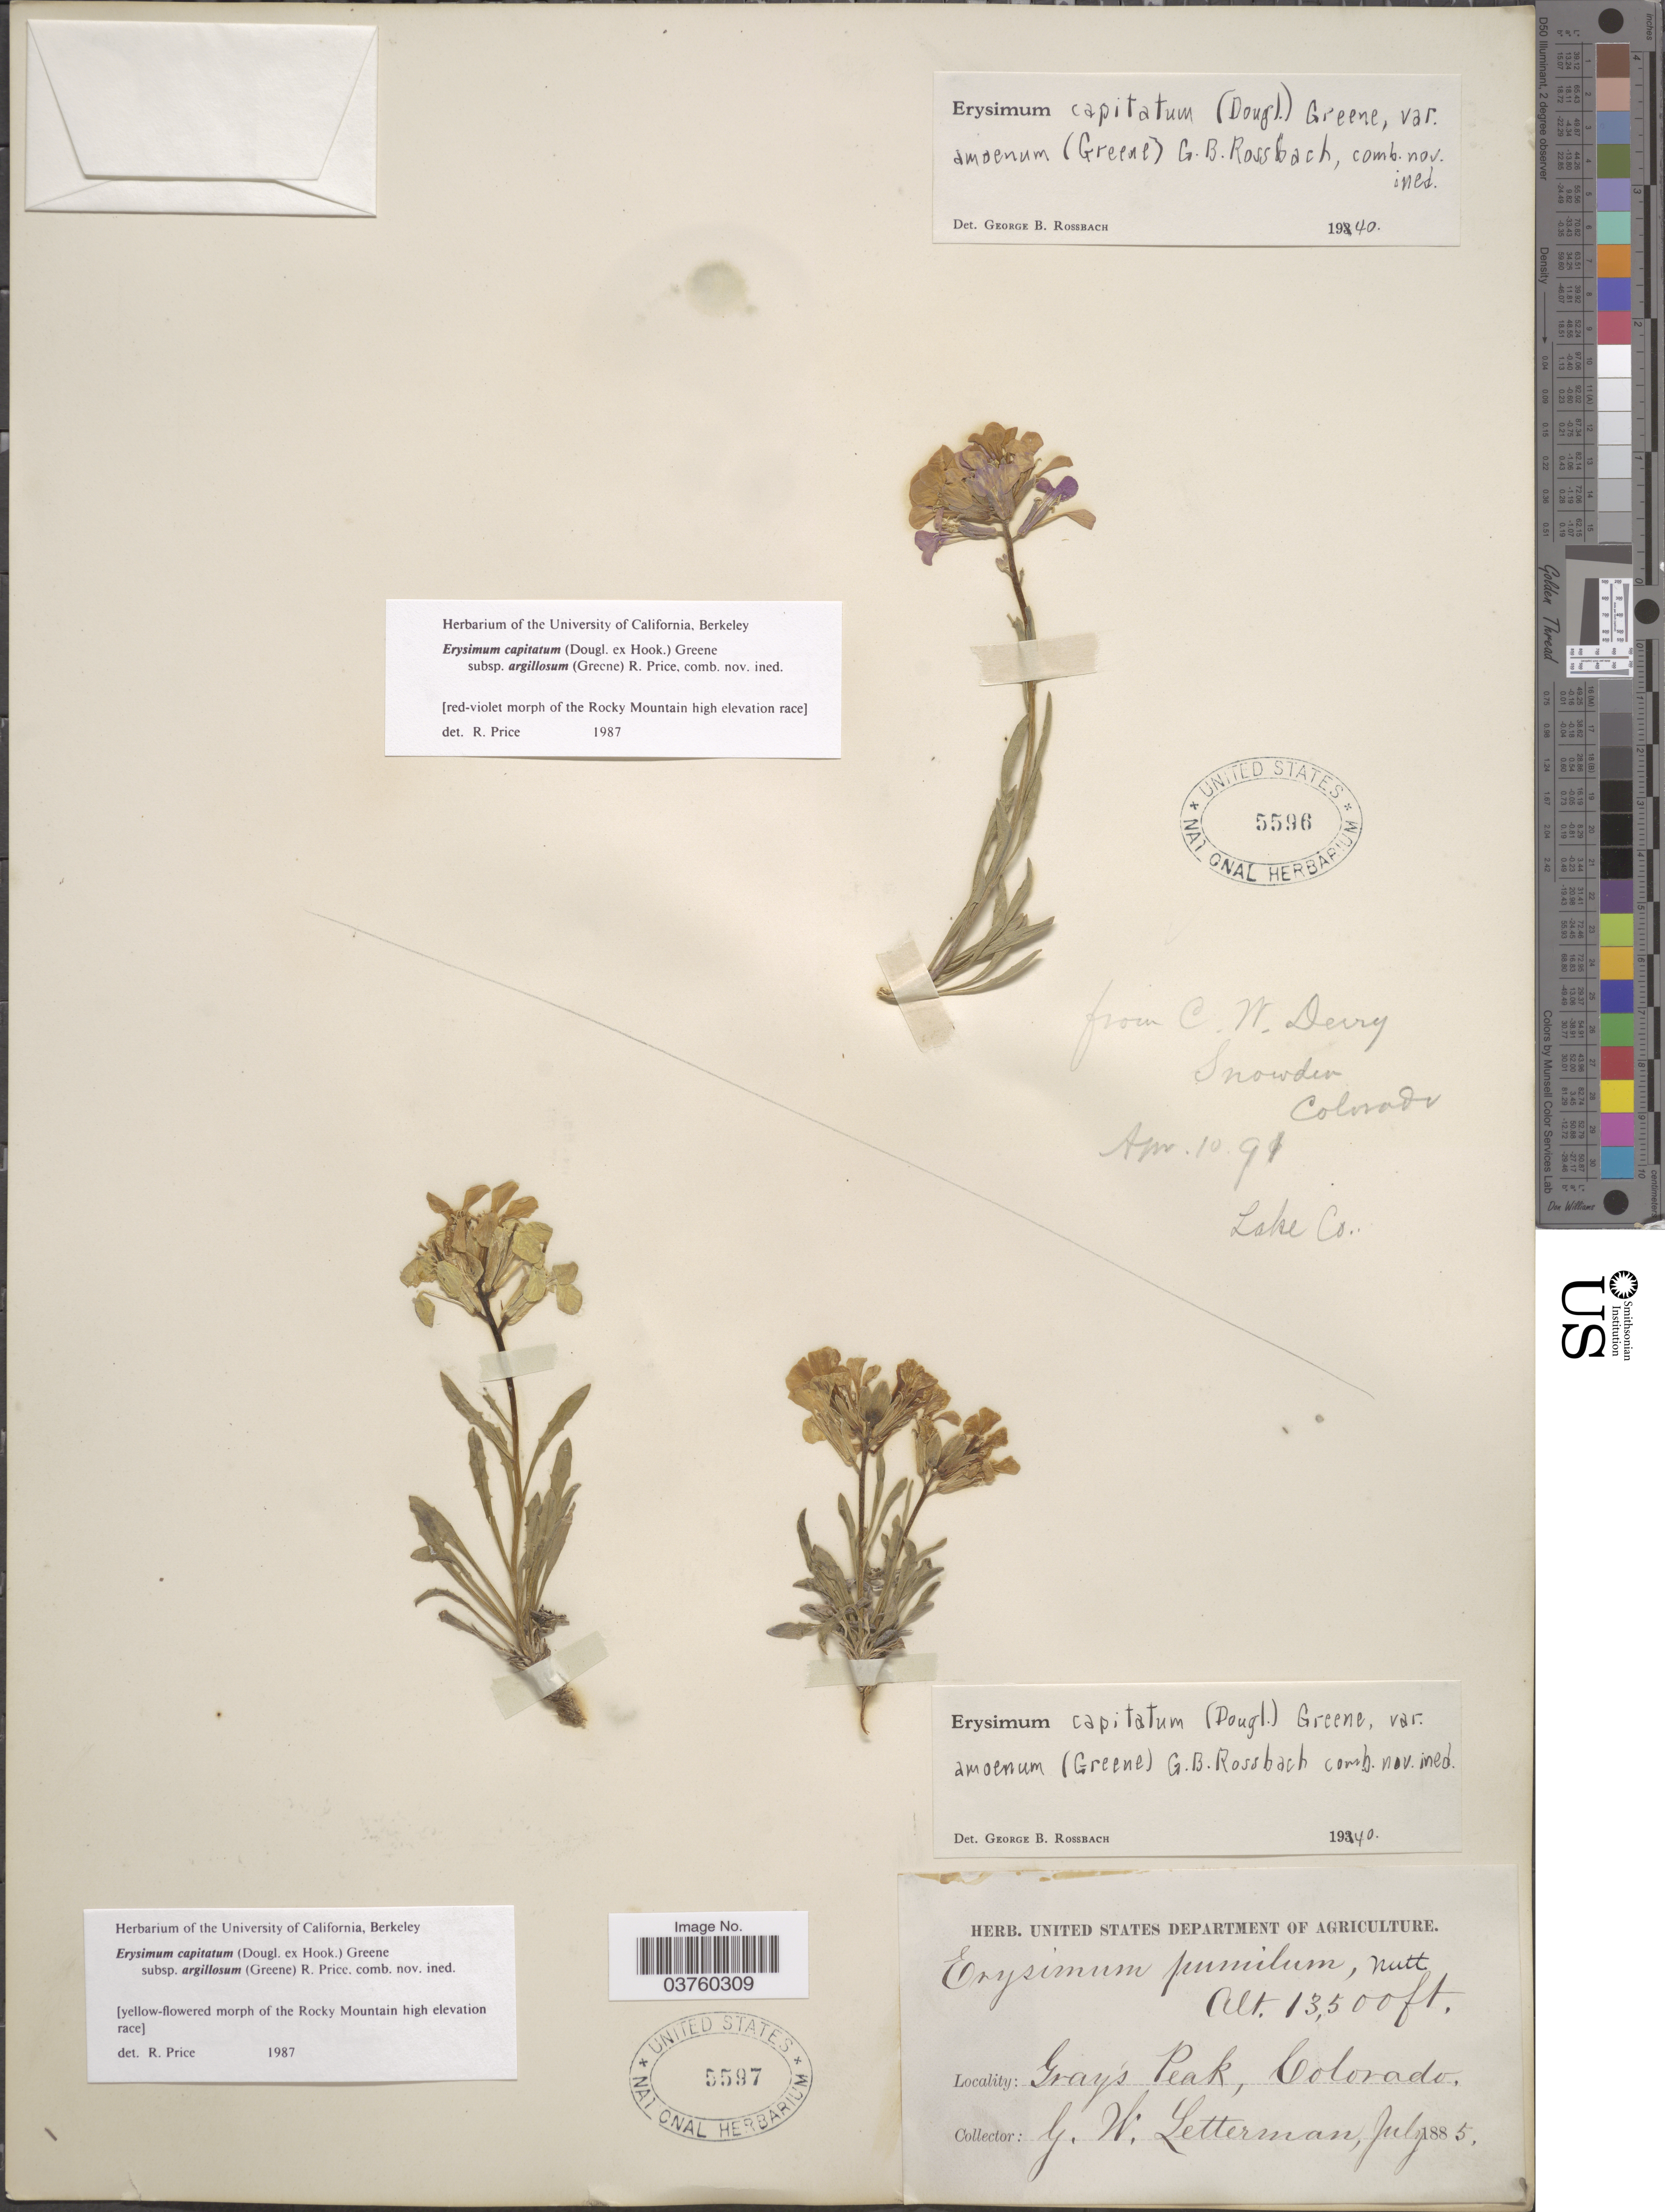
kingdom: Plantae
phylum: Tracheophyta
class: Magnoliopsida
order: Brassicales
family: Brassicaceae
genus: Erysimum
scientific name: Erysimum capitatum var. argillosum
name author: (Greene) R.J. Davis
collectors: C. Derry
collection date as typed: Transcribed d/m/y: /10/91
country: United States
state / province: Colorado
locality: Snowden. Lake Co.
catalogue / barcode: US 5596